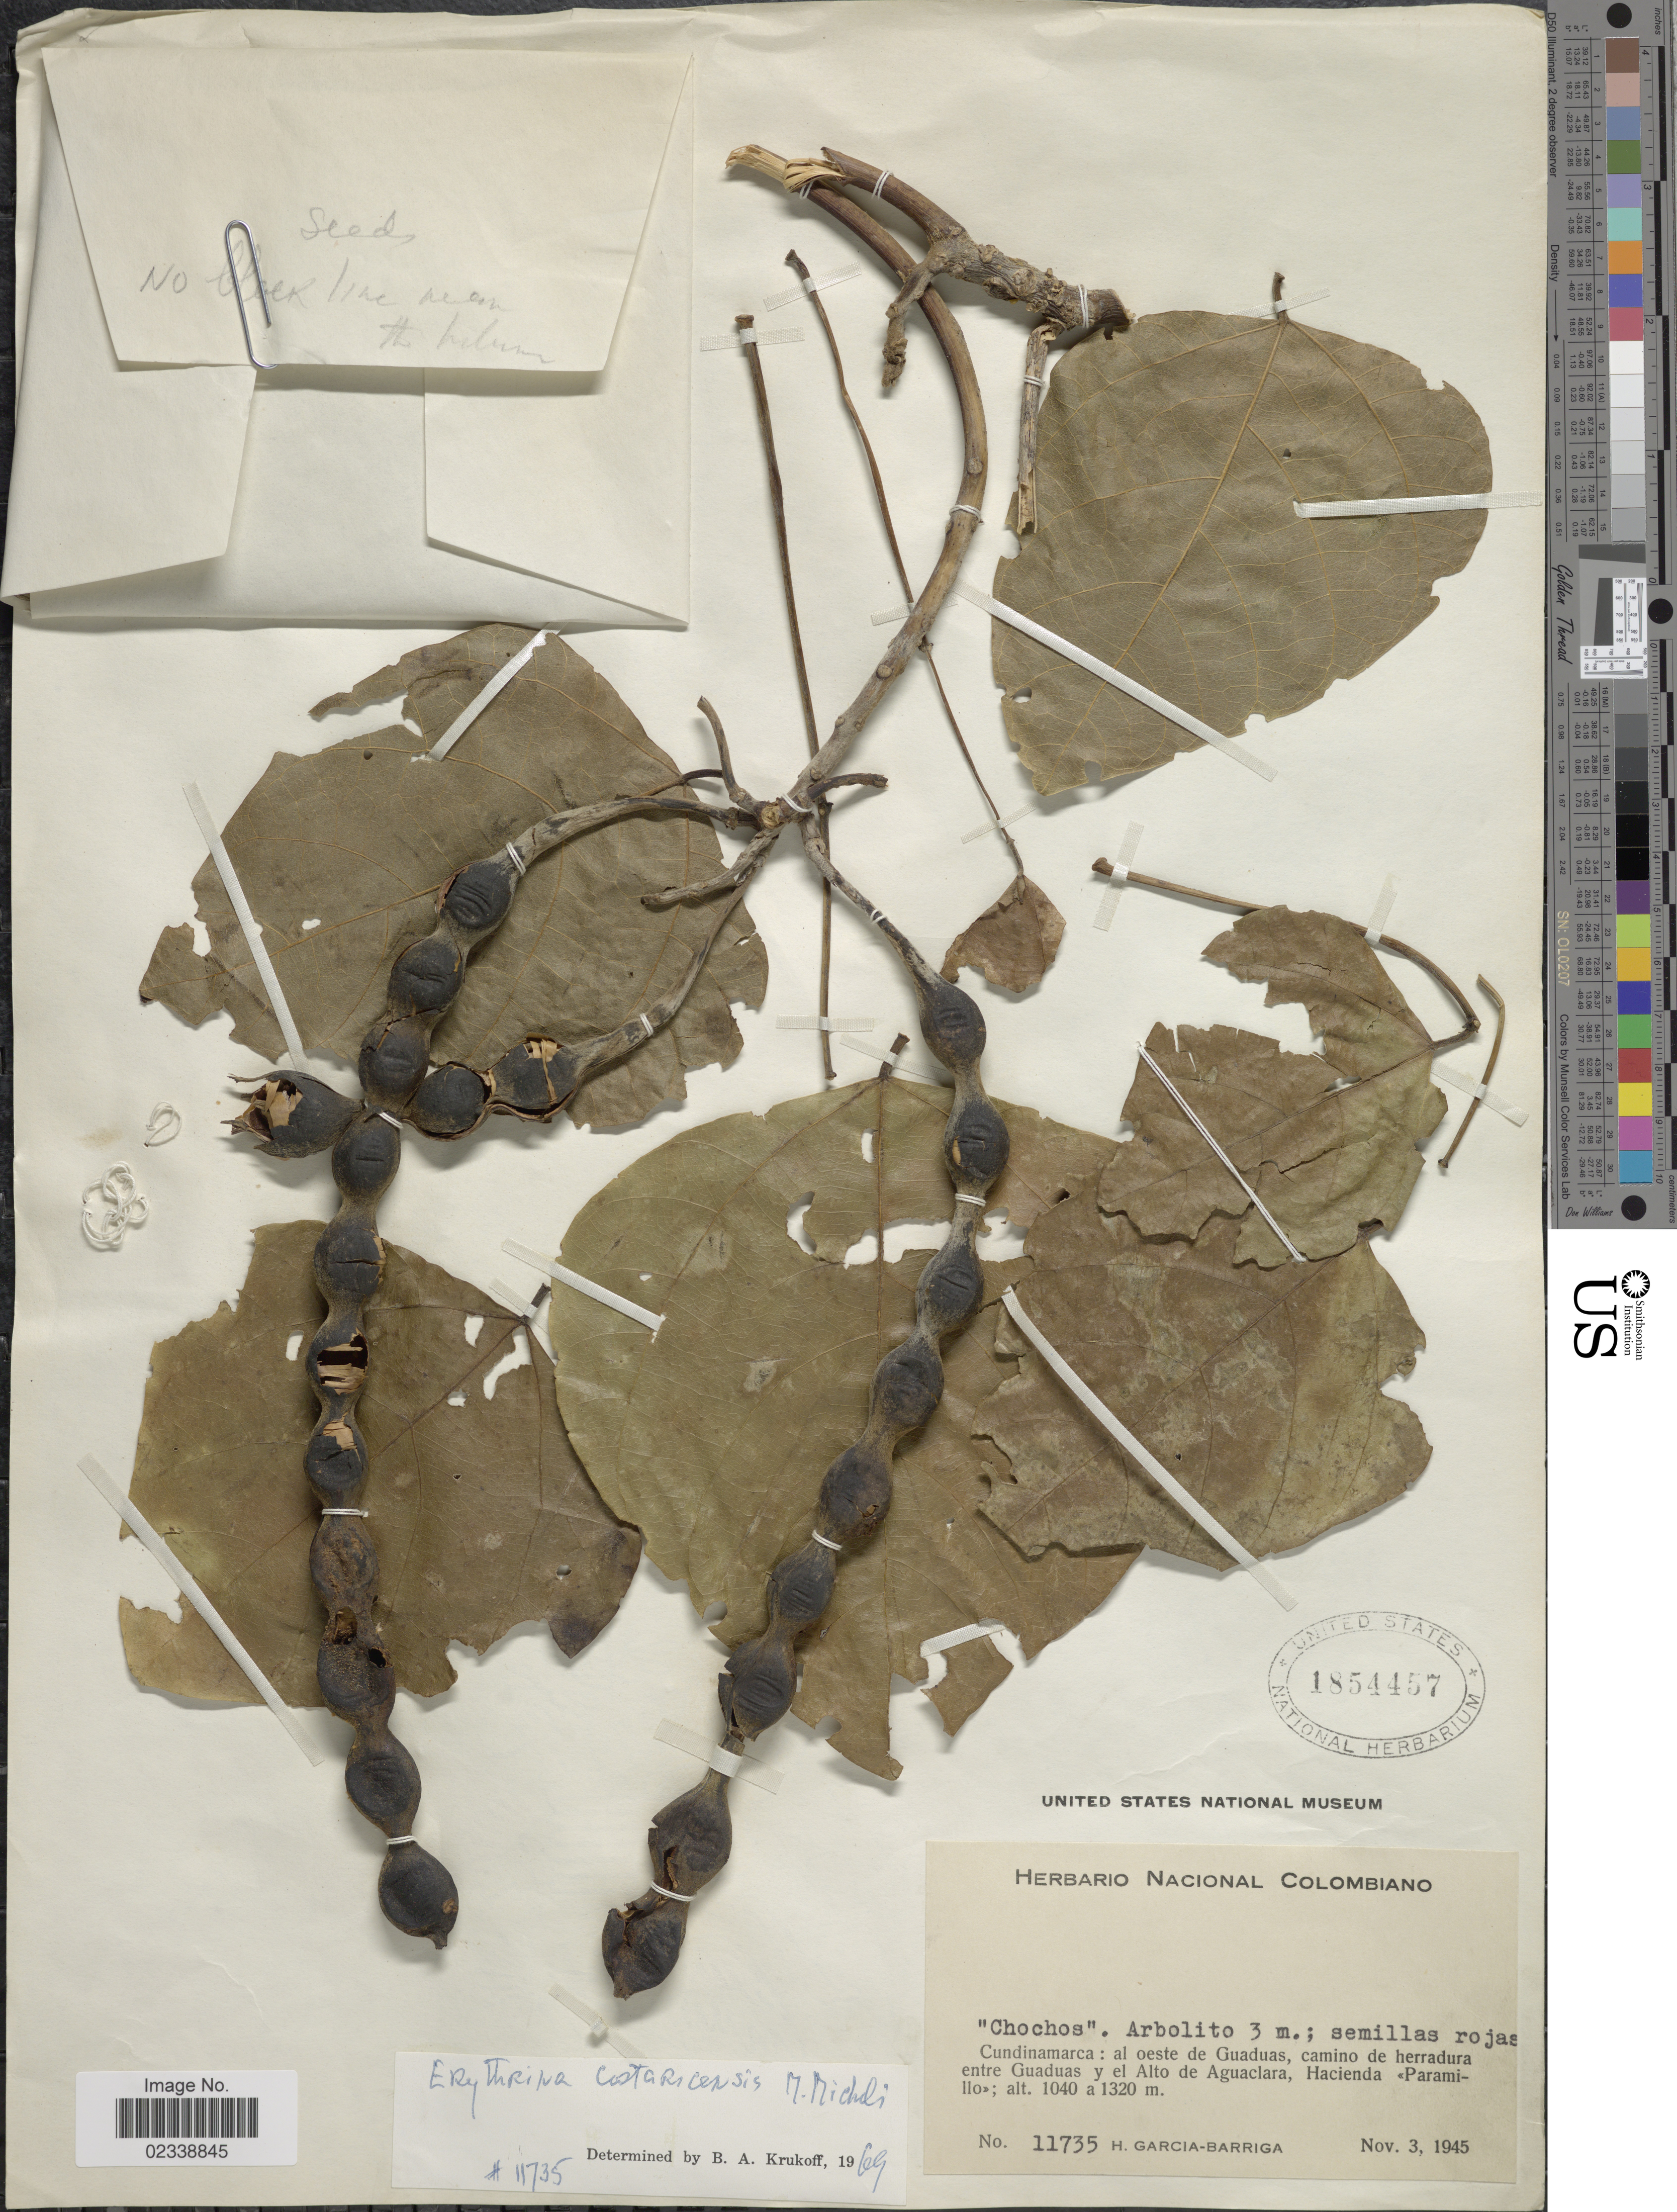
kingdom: Plantae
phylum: Tracheophyta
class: Magnoliopsida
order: Fabales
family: Fabaceae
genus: Erythrina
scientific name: Erythrina costaricensis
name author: Micheli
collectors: H. García Barriga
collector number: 11735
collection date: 1945-11-03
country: Colombia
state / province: Cundinamarca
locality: Al oeste de Guaduas, camino de herradura entre Guaduas y el Alto de Aguaclara, Hacienda Paramillo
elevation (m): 1040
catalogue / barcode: US 1854457